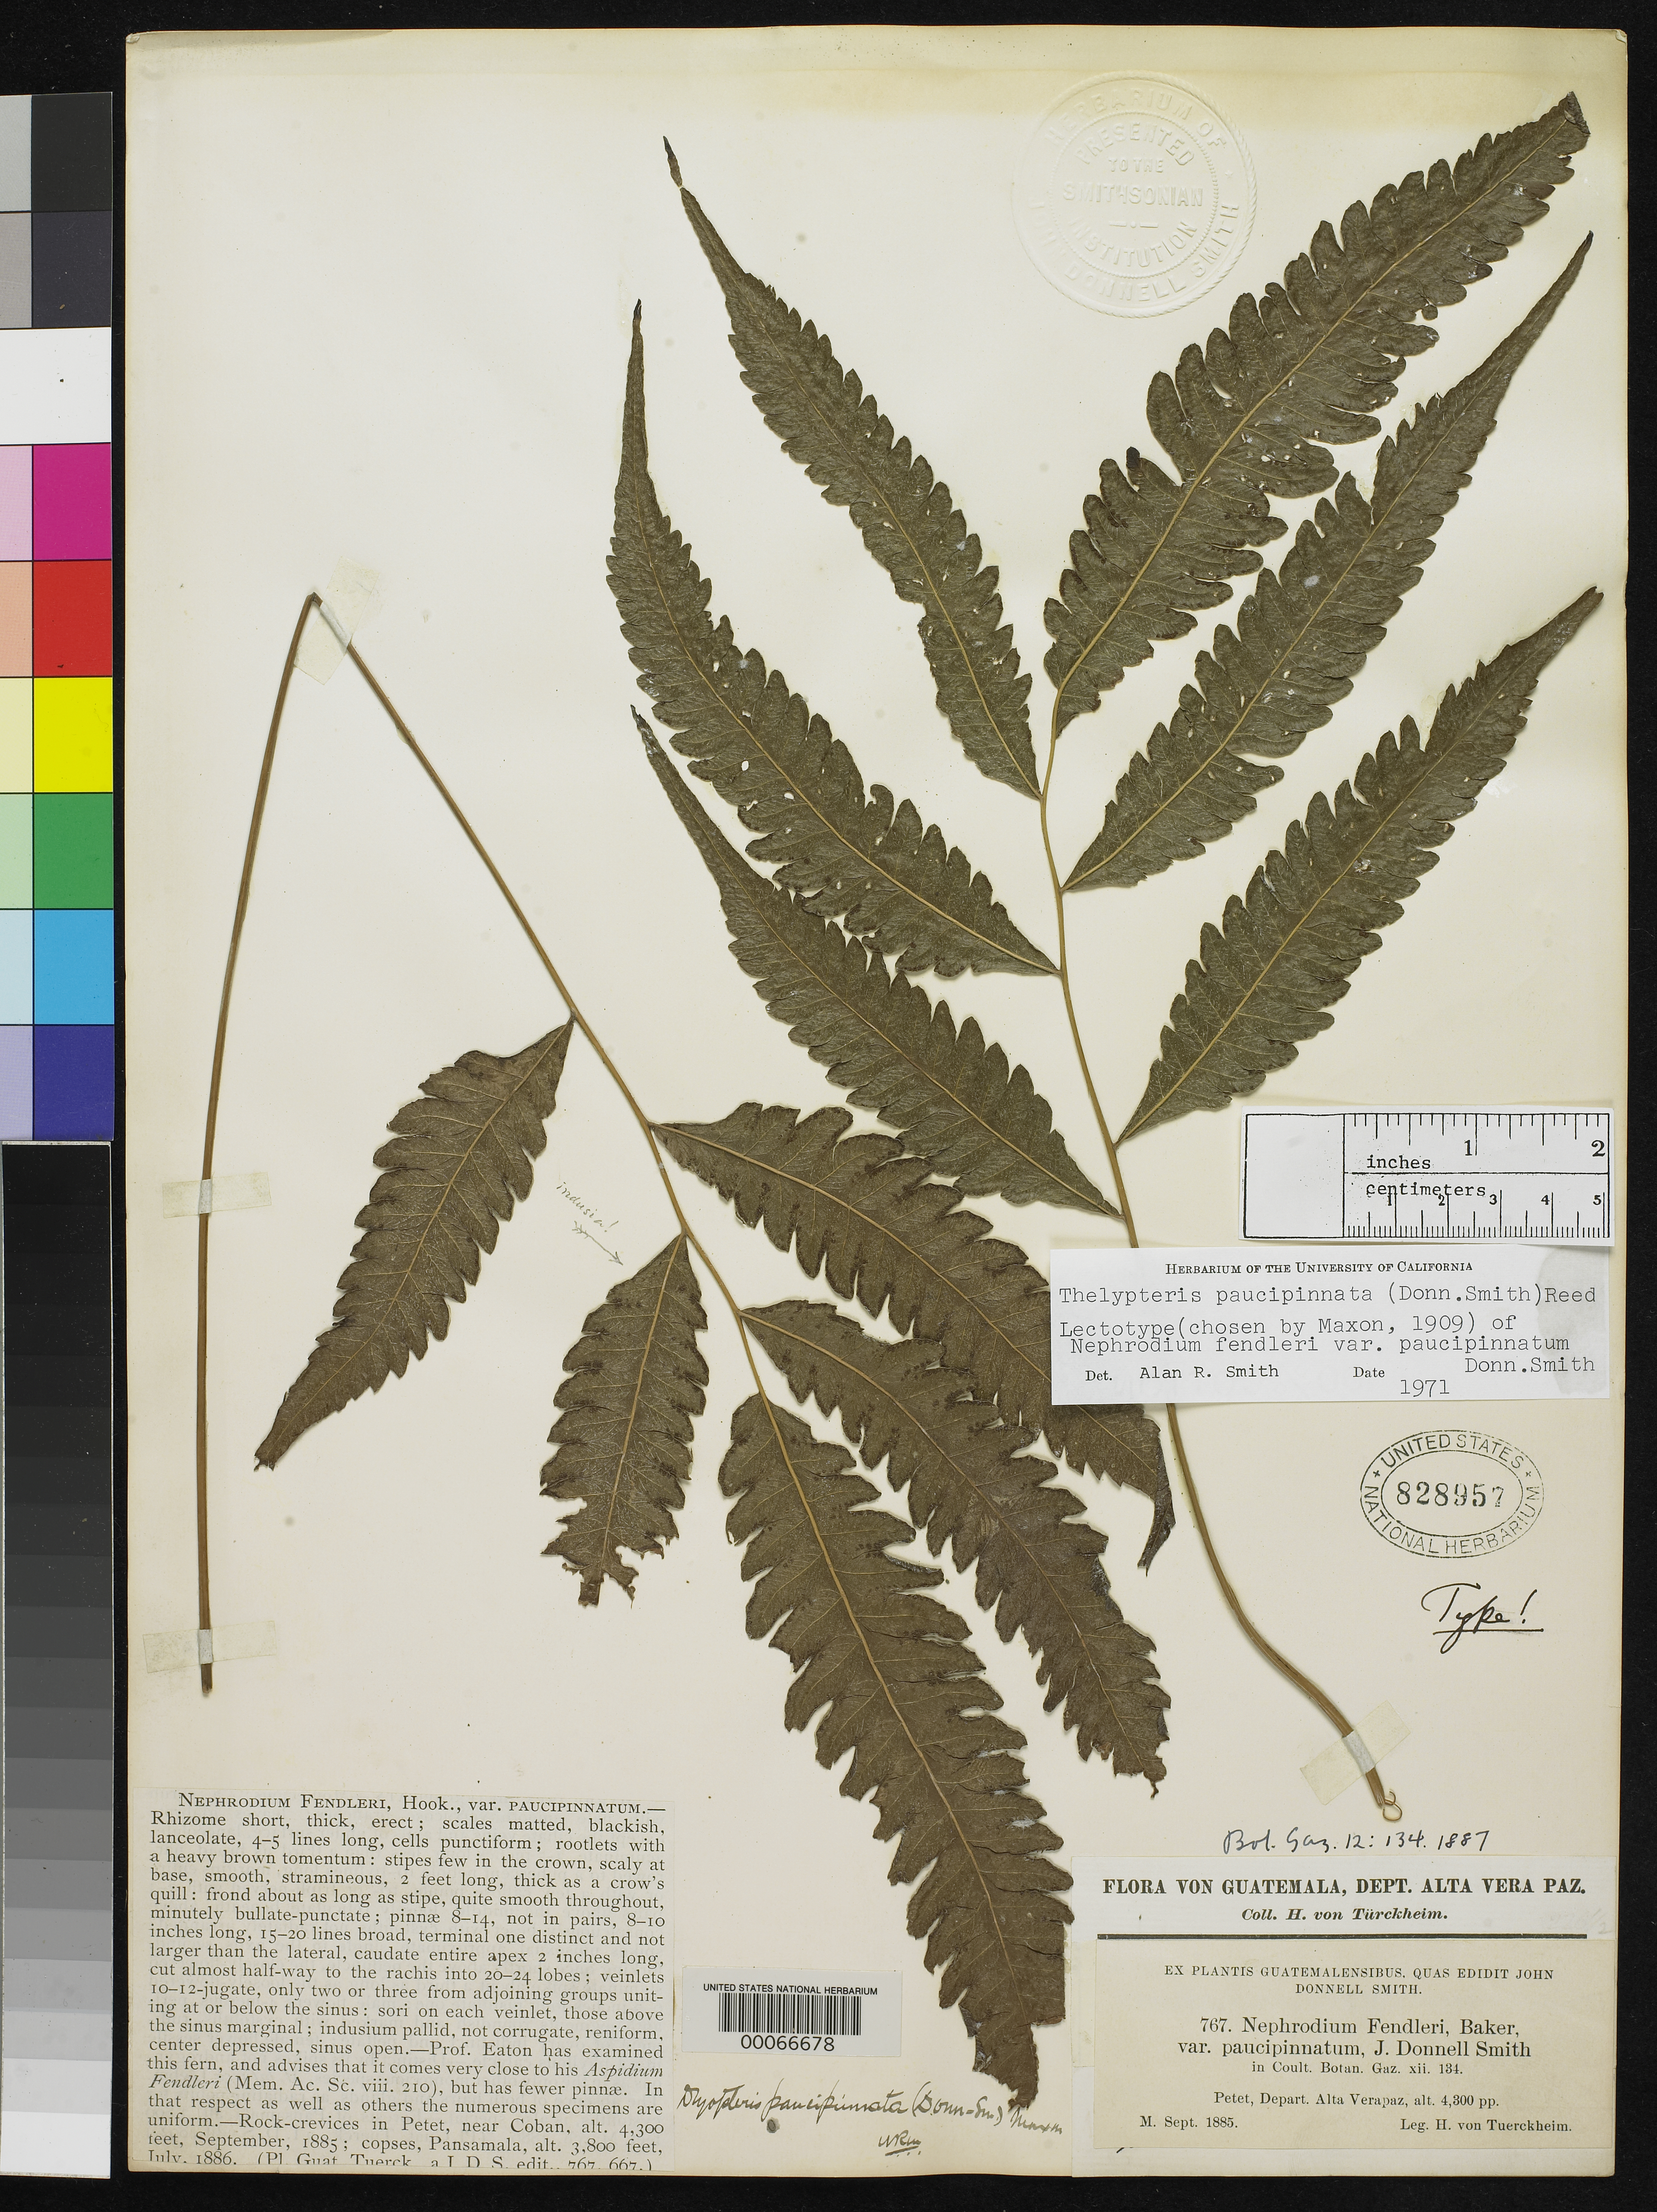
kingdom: Plantae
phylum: Tracheophyta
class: Polypodiopsida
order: Polypodiales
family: Dryopteridaceae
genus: Nephrodium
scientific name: Nephrodium fendleri var. paucipinnatum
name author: Donn. Sm.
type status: Lectotype; Syntype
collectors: H. von Türckheim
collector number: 767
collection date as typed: Sep 1885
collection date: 1885-09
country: Guatemala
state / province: Alta Verapaz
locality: Petet.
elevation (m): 1311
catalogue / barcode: US 828957